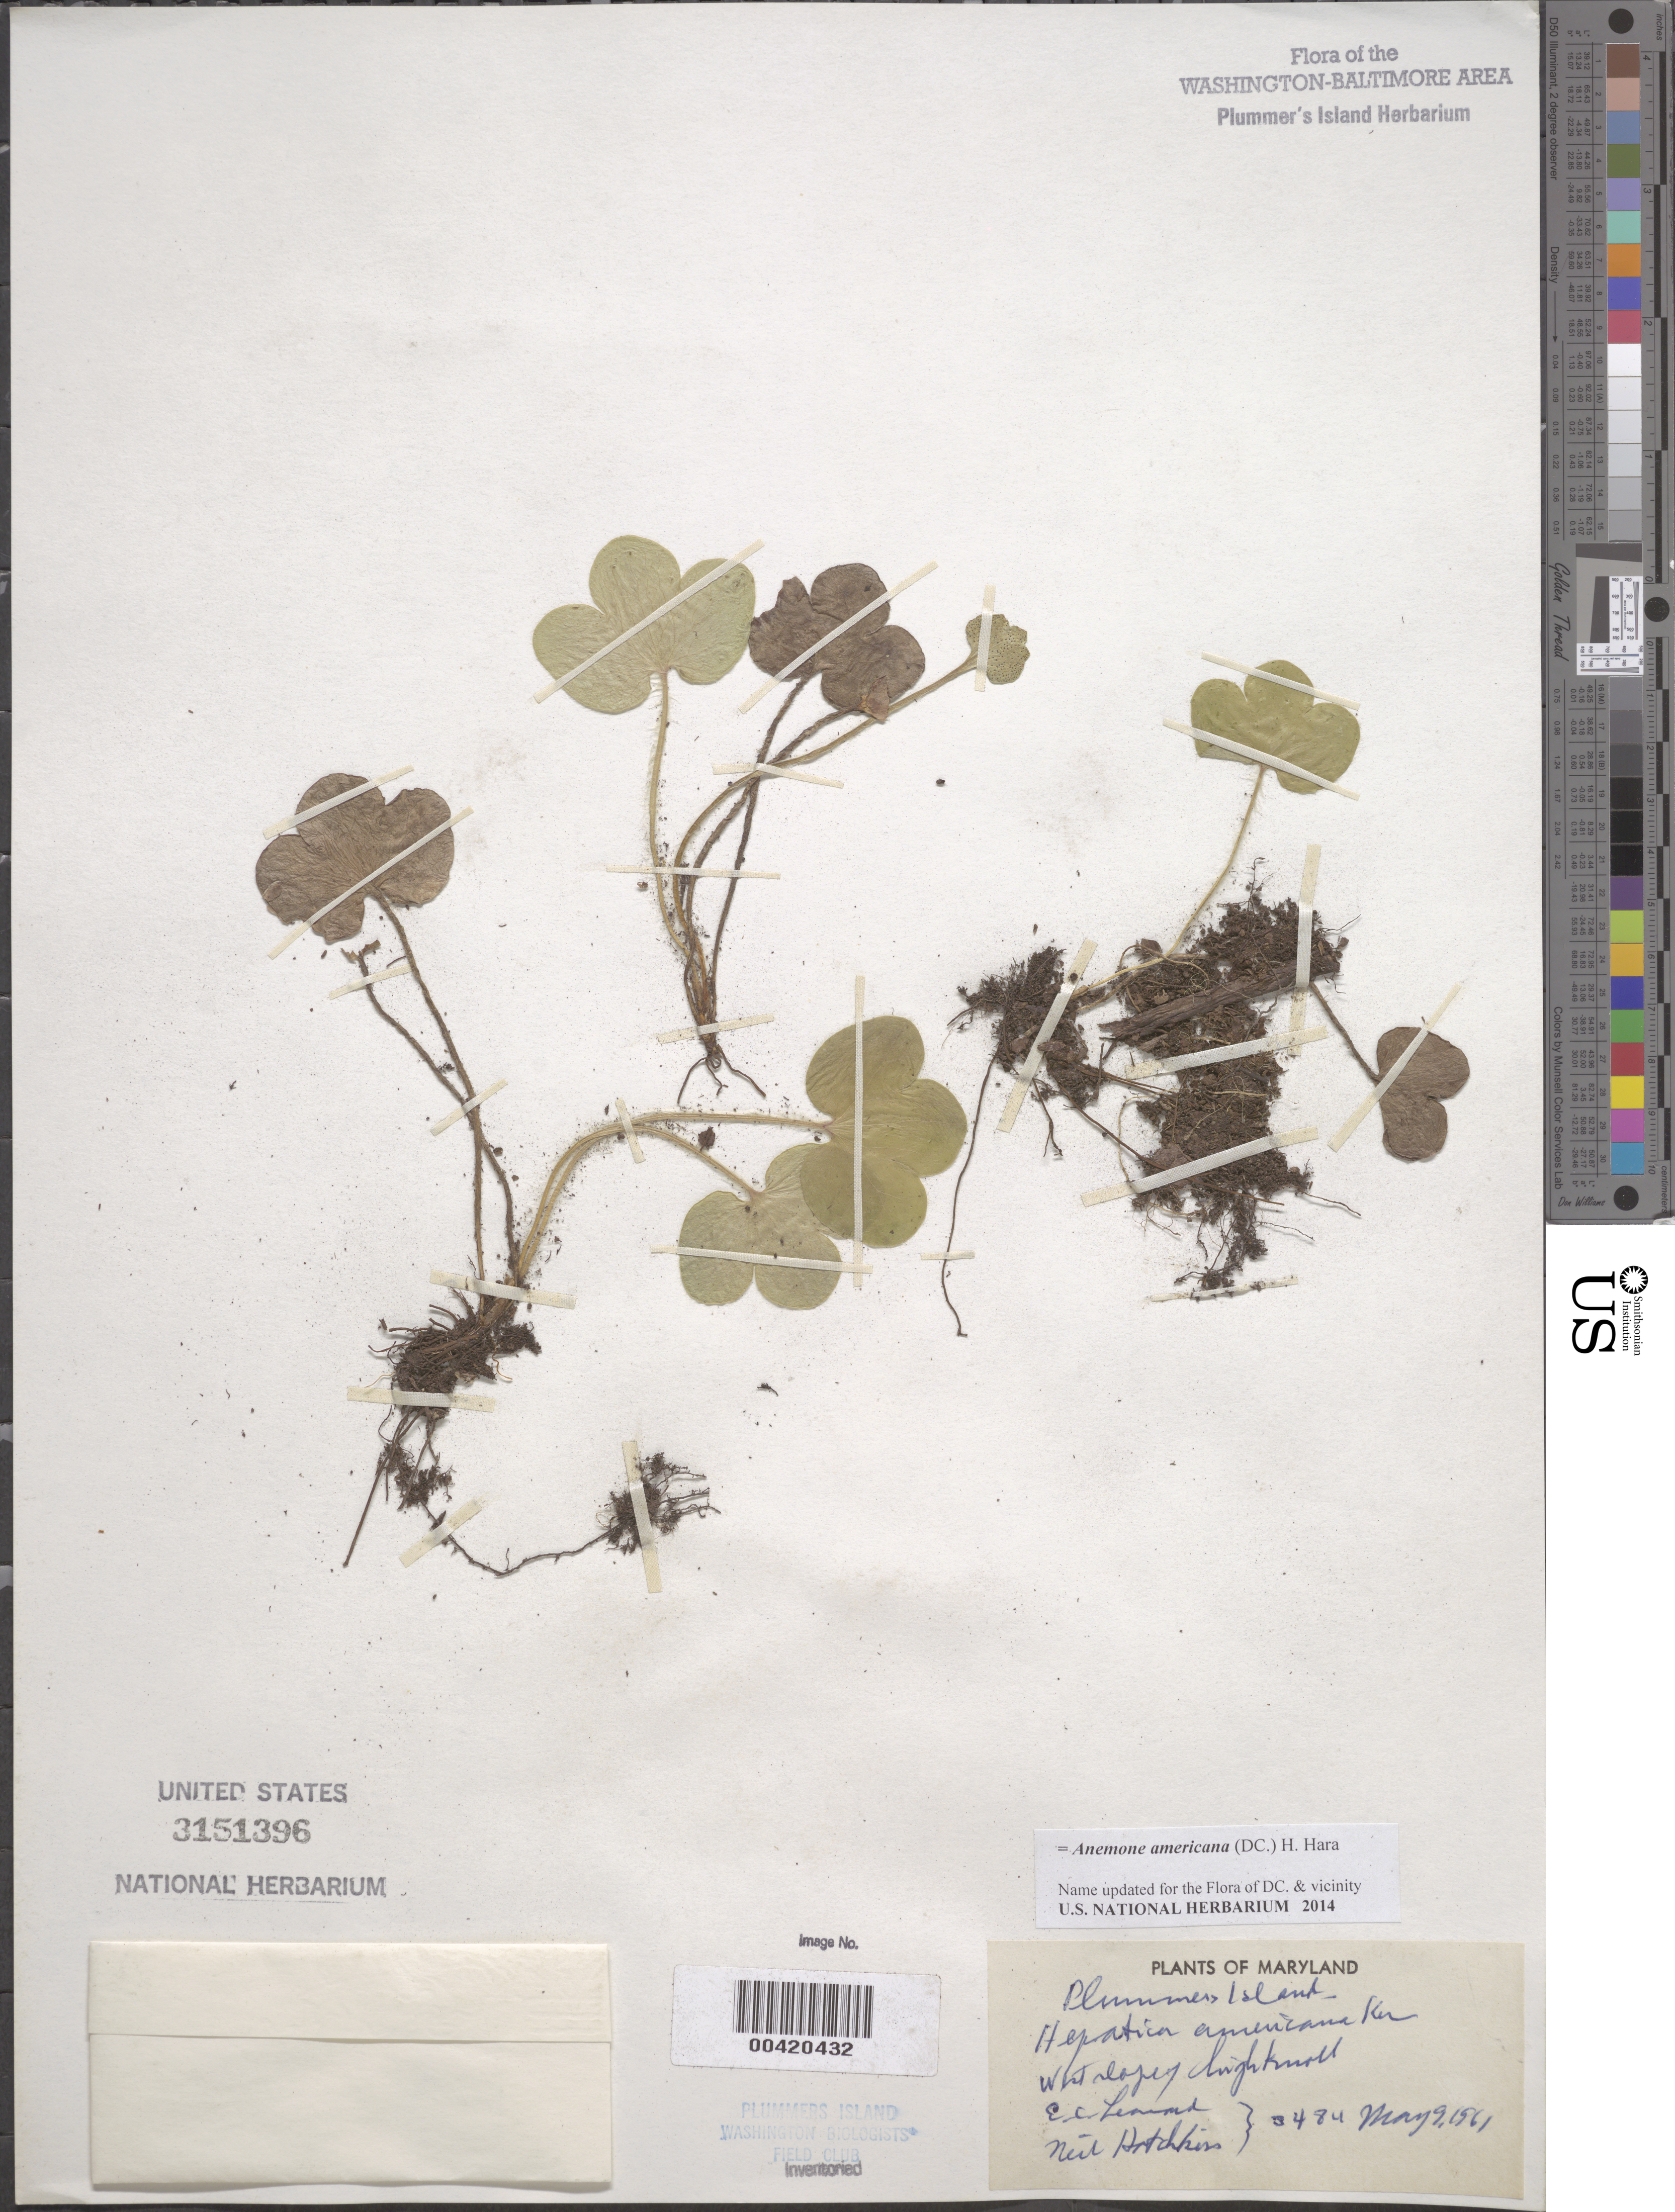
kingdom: Plantae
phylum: Tracheophyta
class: Magnoliopsida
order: Ranunculales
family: Ranunculaceae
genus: Hepatica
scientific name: Hepatica americana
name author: (DC.) Ker Gawl.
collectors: E. C. Leonard & N. Hotchkiss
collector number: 3484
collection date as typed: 09 May 1961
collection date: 1961-05-09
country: United States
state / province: Maryland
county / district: Montgomery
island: Plummers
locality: Plummer's Island; west slope of High knoll C. & O. Canal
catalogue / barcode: US 3151396